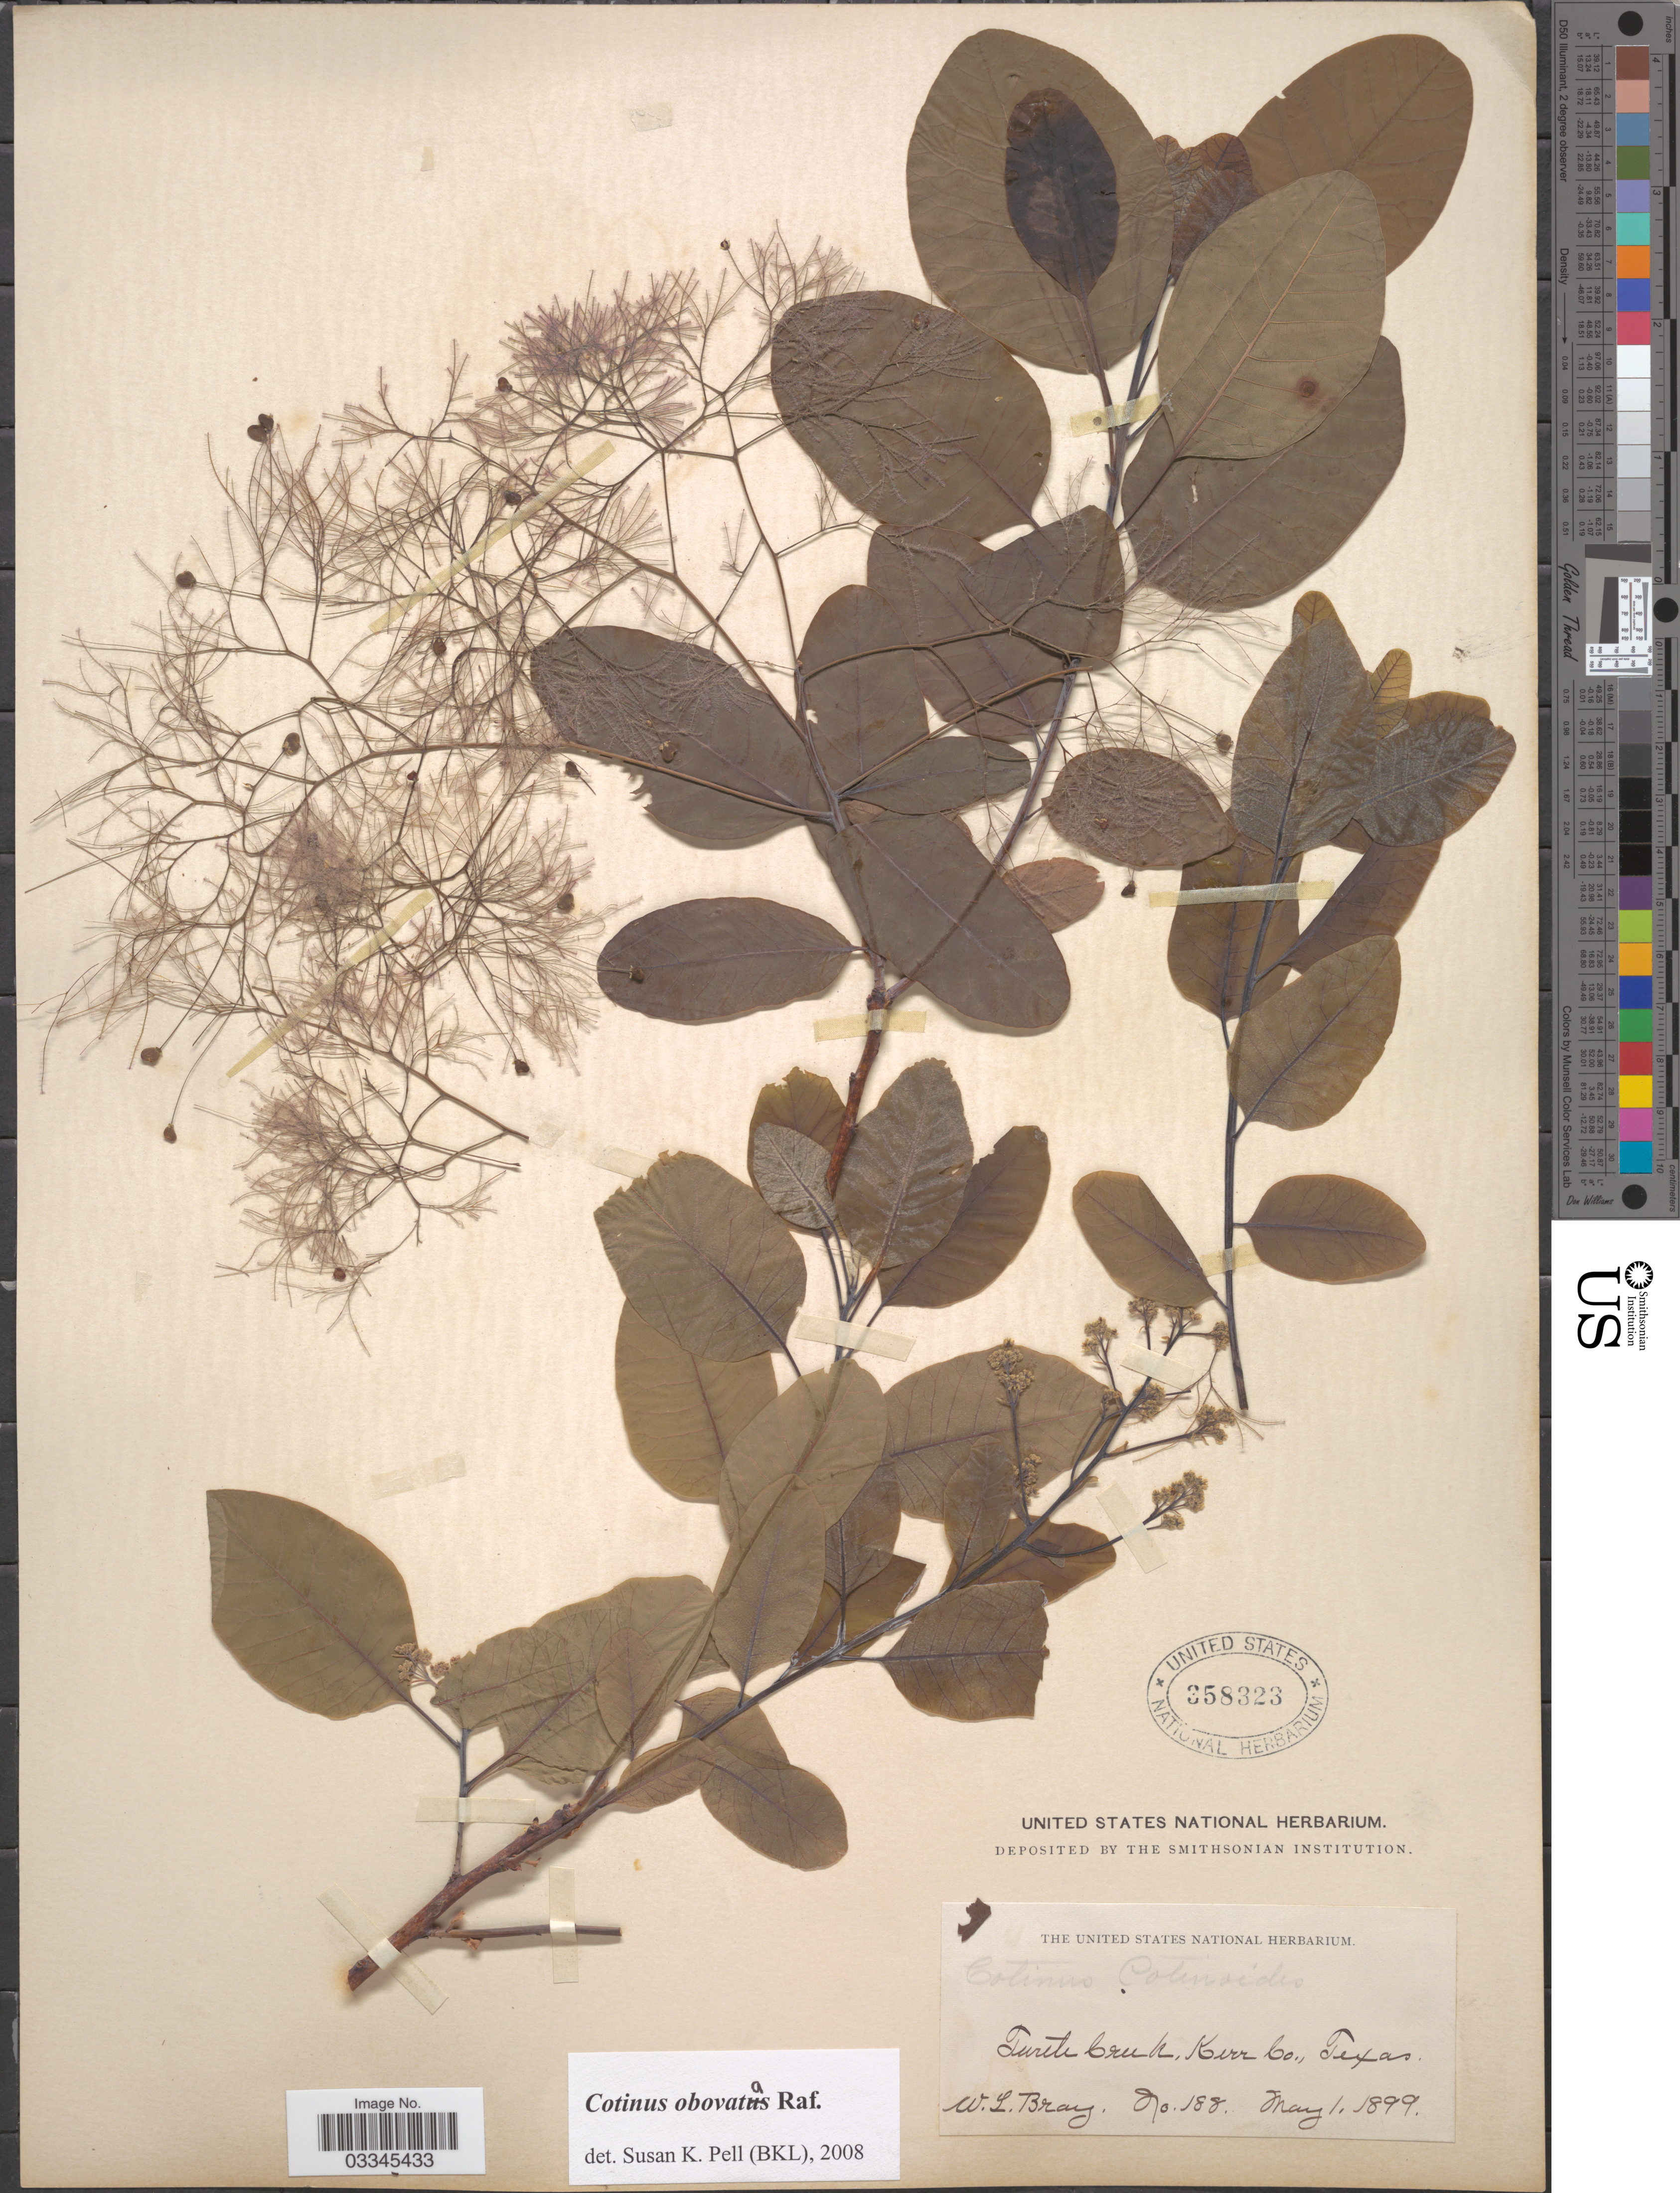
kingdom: Plantae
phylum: Tracheophyta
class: Magnoliopsida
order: Sapindales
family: Anacardiaceae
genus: Cotinus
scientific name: Cotinus obovatus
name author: Raf.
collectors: W. L. Bray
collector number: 188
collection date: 1899-05-01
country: United States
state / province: Texas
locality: Turtle Creek. Kerr Co.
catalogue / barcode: US 358323